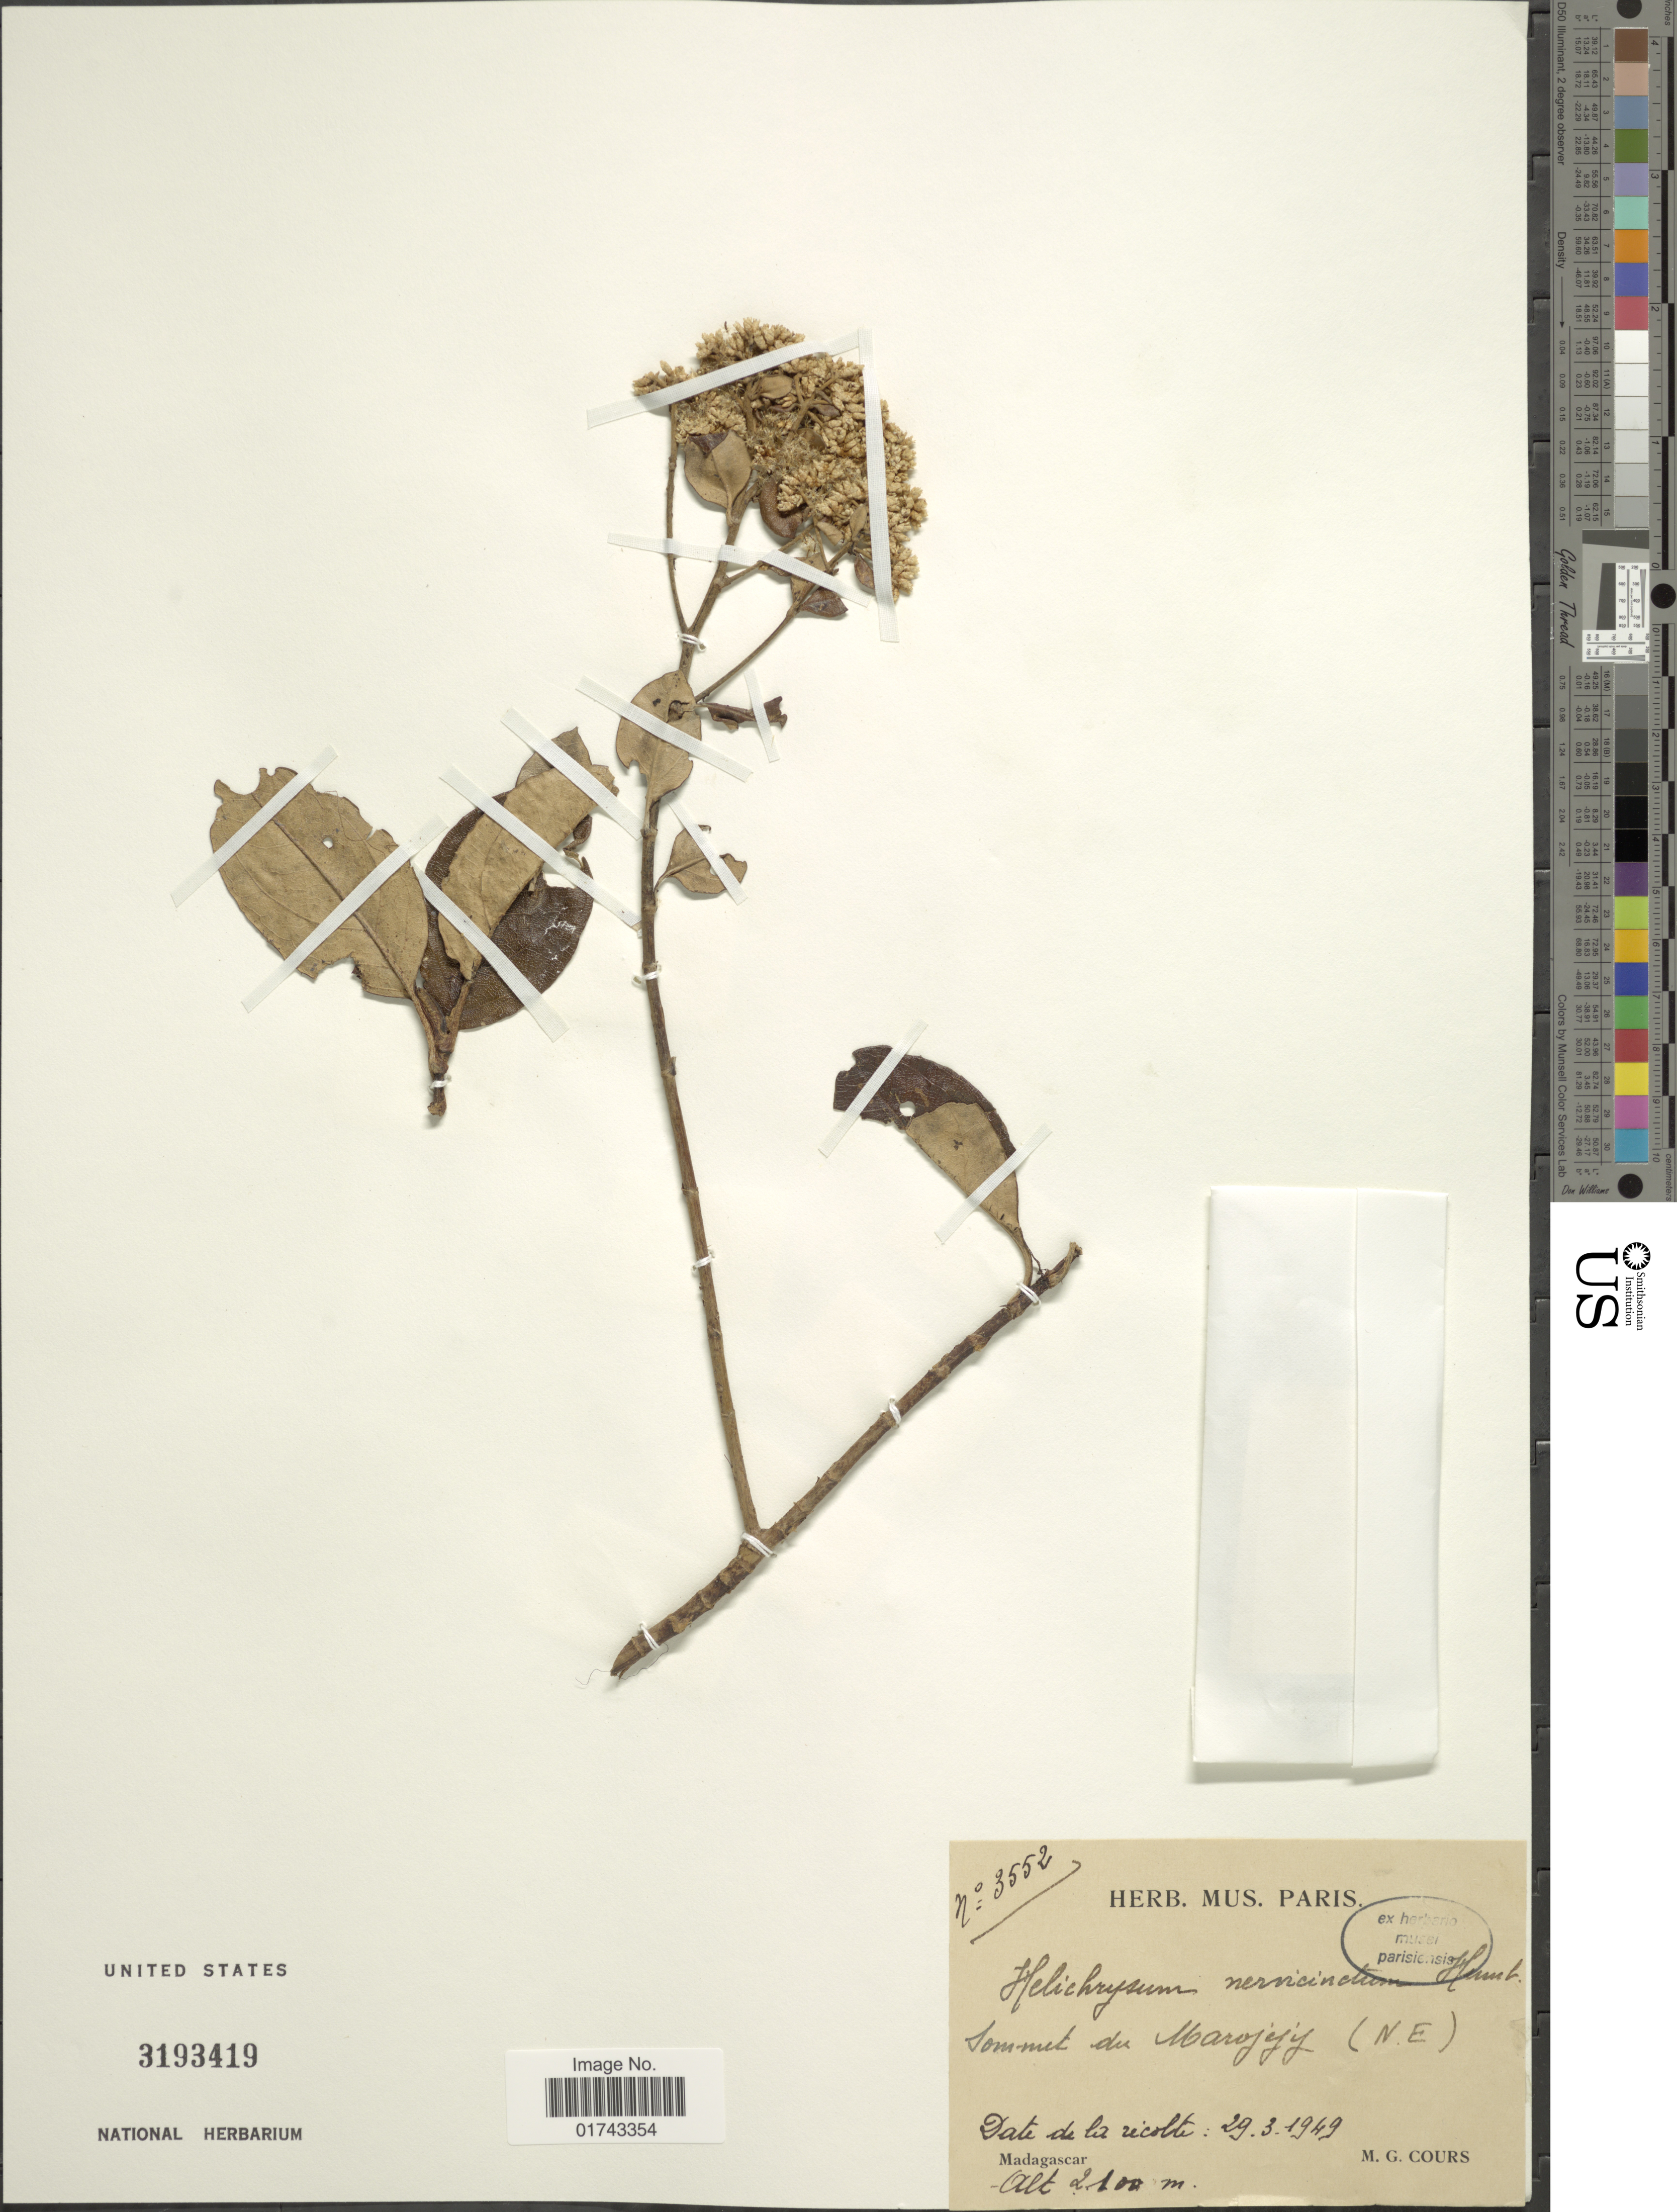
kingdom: Plantae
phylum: Tracheophyta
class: Magnoliopsida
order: Asterales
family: Asteraceae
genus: Helichrysum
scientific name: Helichrysum nervicinctum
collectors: M. Cours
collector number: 3552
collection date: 1949-03-29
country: Madagascar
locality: Sommet du Marojejy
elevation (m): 2100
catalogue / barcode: US 3193419